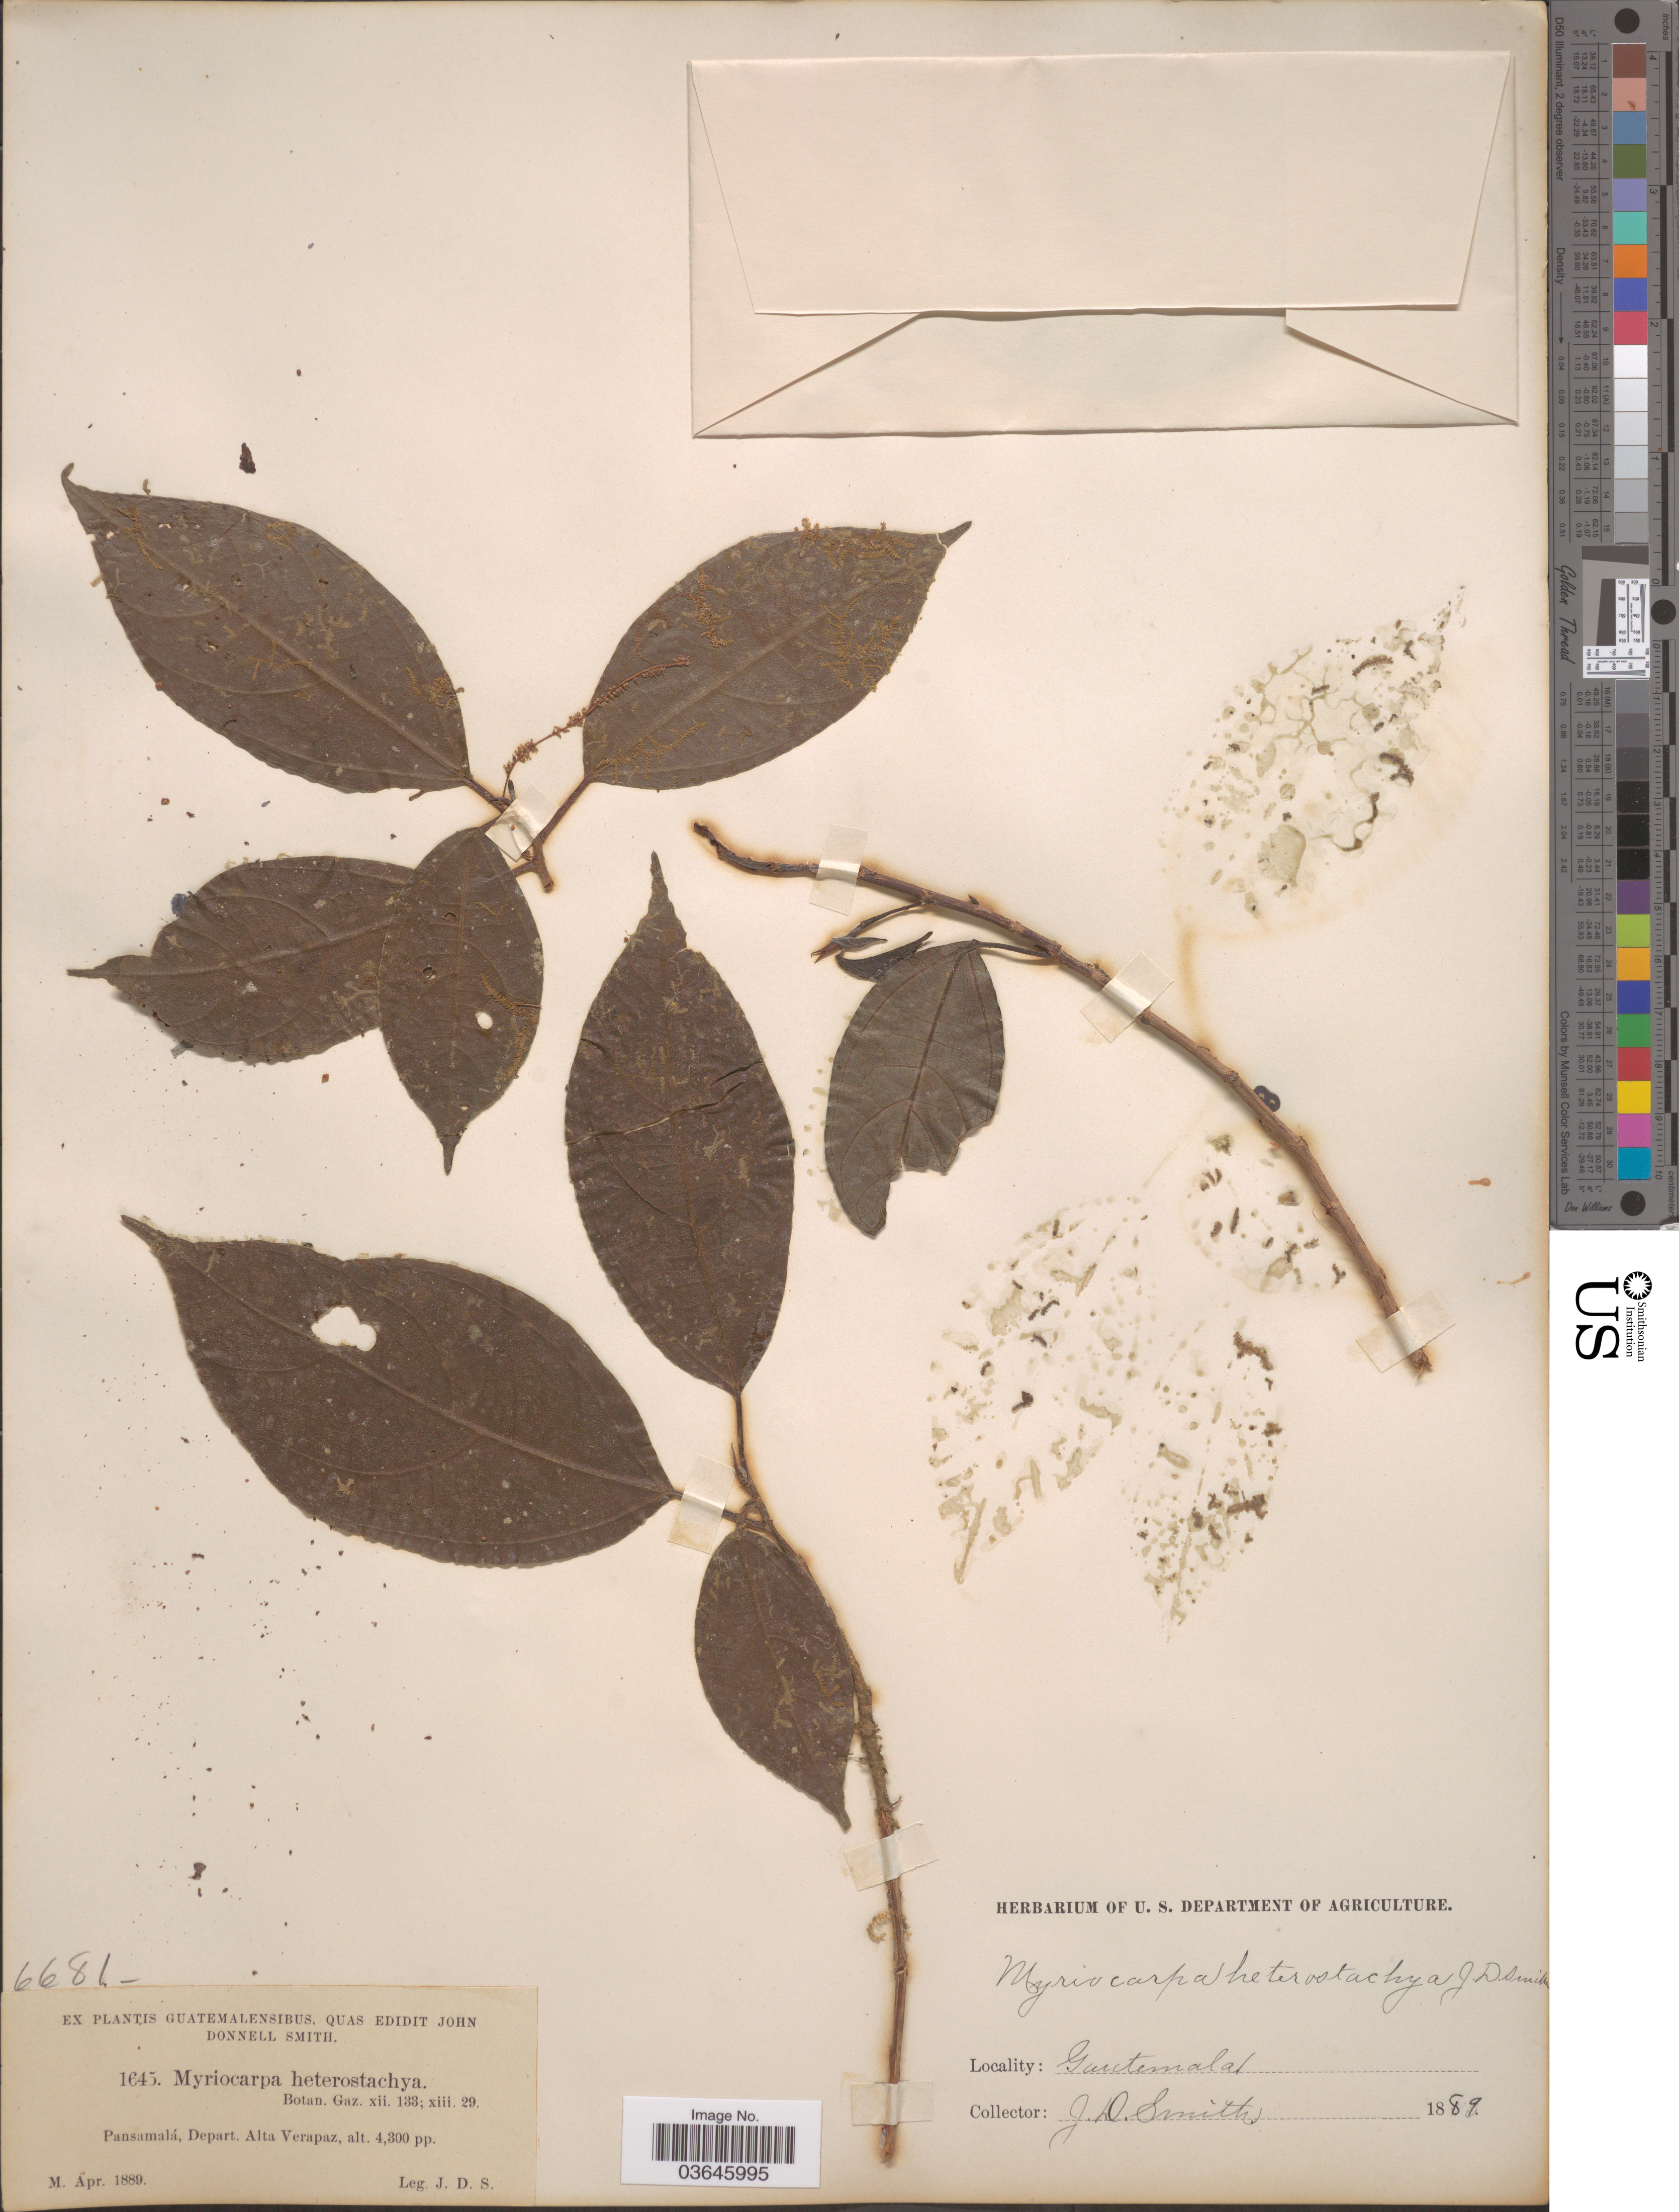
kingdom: Plantae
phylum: Tracheophyta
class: Magnoliopsida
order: Rosales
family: Urticaceae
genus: Myriocarpa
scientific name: Myriocarpa heterostachya Donn. Sm., nom. illeg.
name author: Donn. Sm.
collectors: J. Donnell Smith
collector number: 1645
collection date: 1889-04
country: Guatemala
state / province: Alta Verapaz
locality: Pansamalá, Depart. Alta Verapaz.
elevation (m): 1311